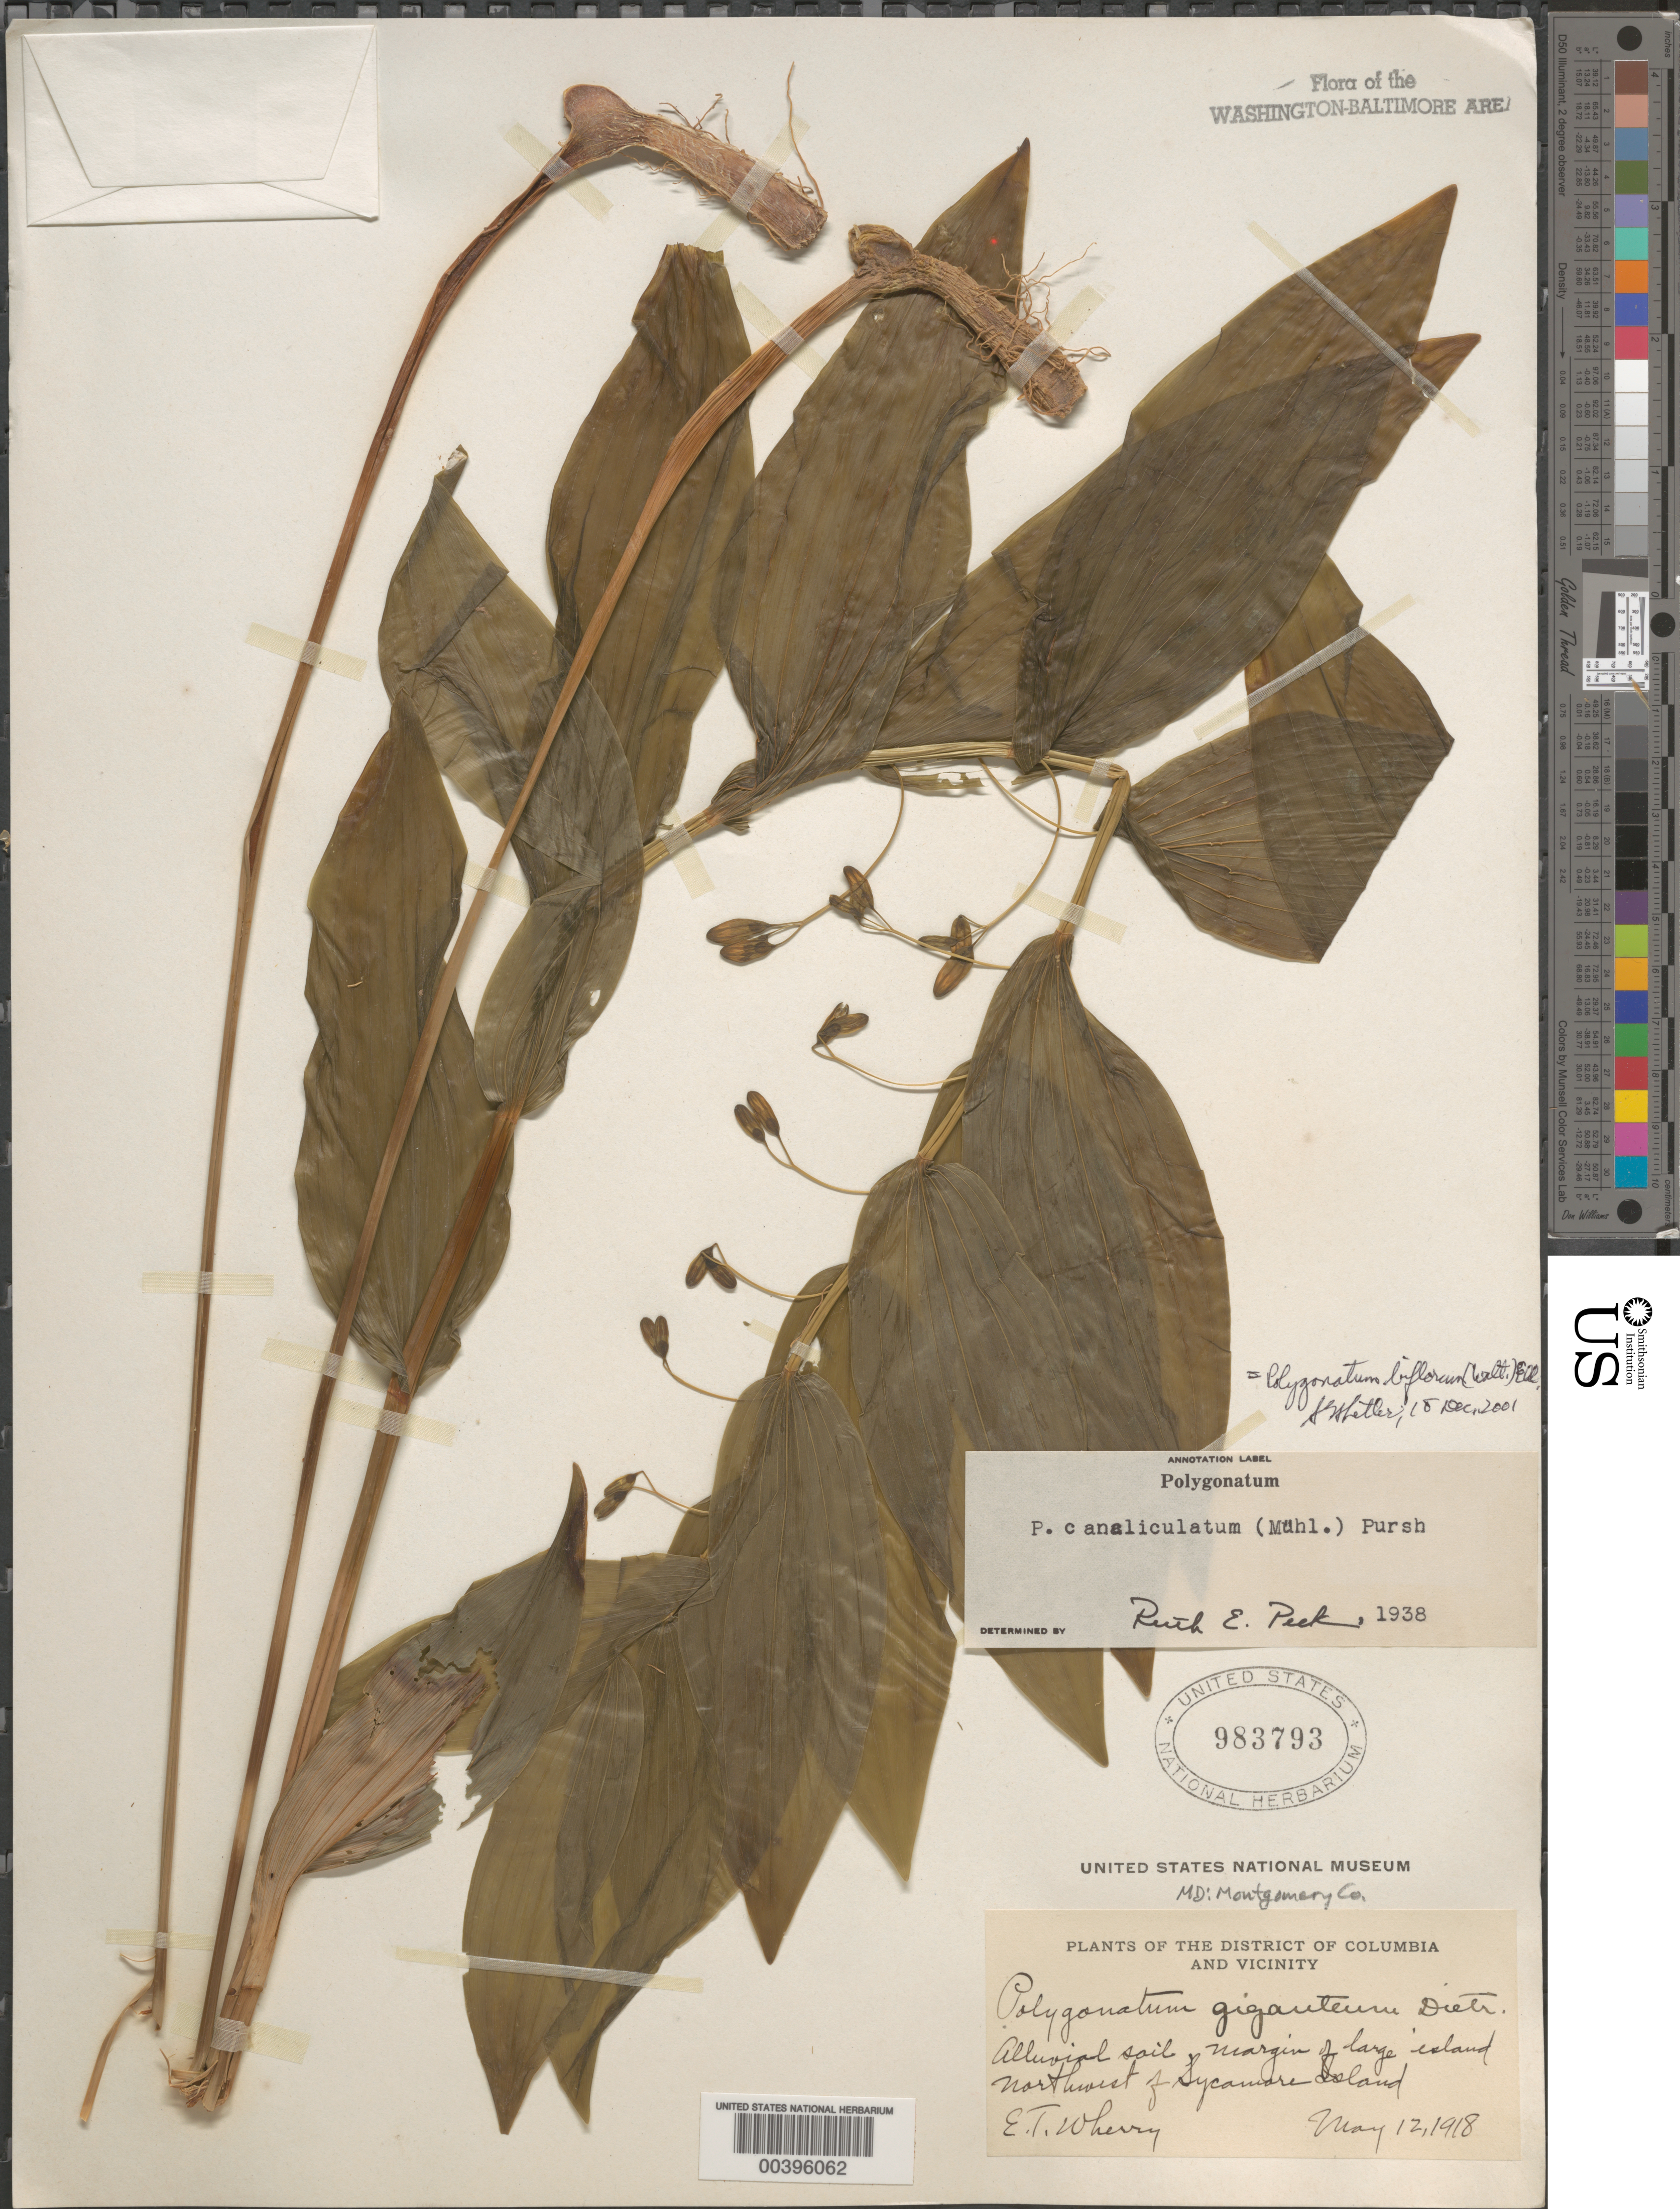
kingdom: Plantae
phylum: Tracheophyta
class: Liliopsida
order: Asparagales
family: Asparagaceae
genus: Polygonatum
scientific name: Polygonatum biflorum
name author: (Walter) Elliott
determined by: Shetler, Stanwyn G., (US), NMNH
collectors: E. T. Wherry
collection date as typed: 12 May 1918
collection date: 1918-05-12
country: United States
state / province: Maryland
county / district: Montgomery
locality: Island, northwest of Sycamore Island C. & O. Canal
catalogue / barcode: US 983793